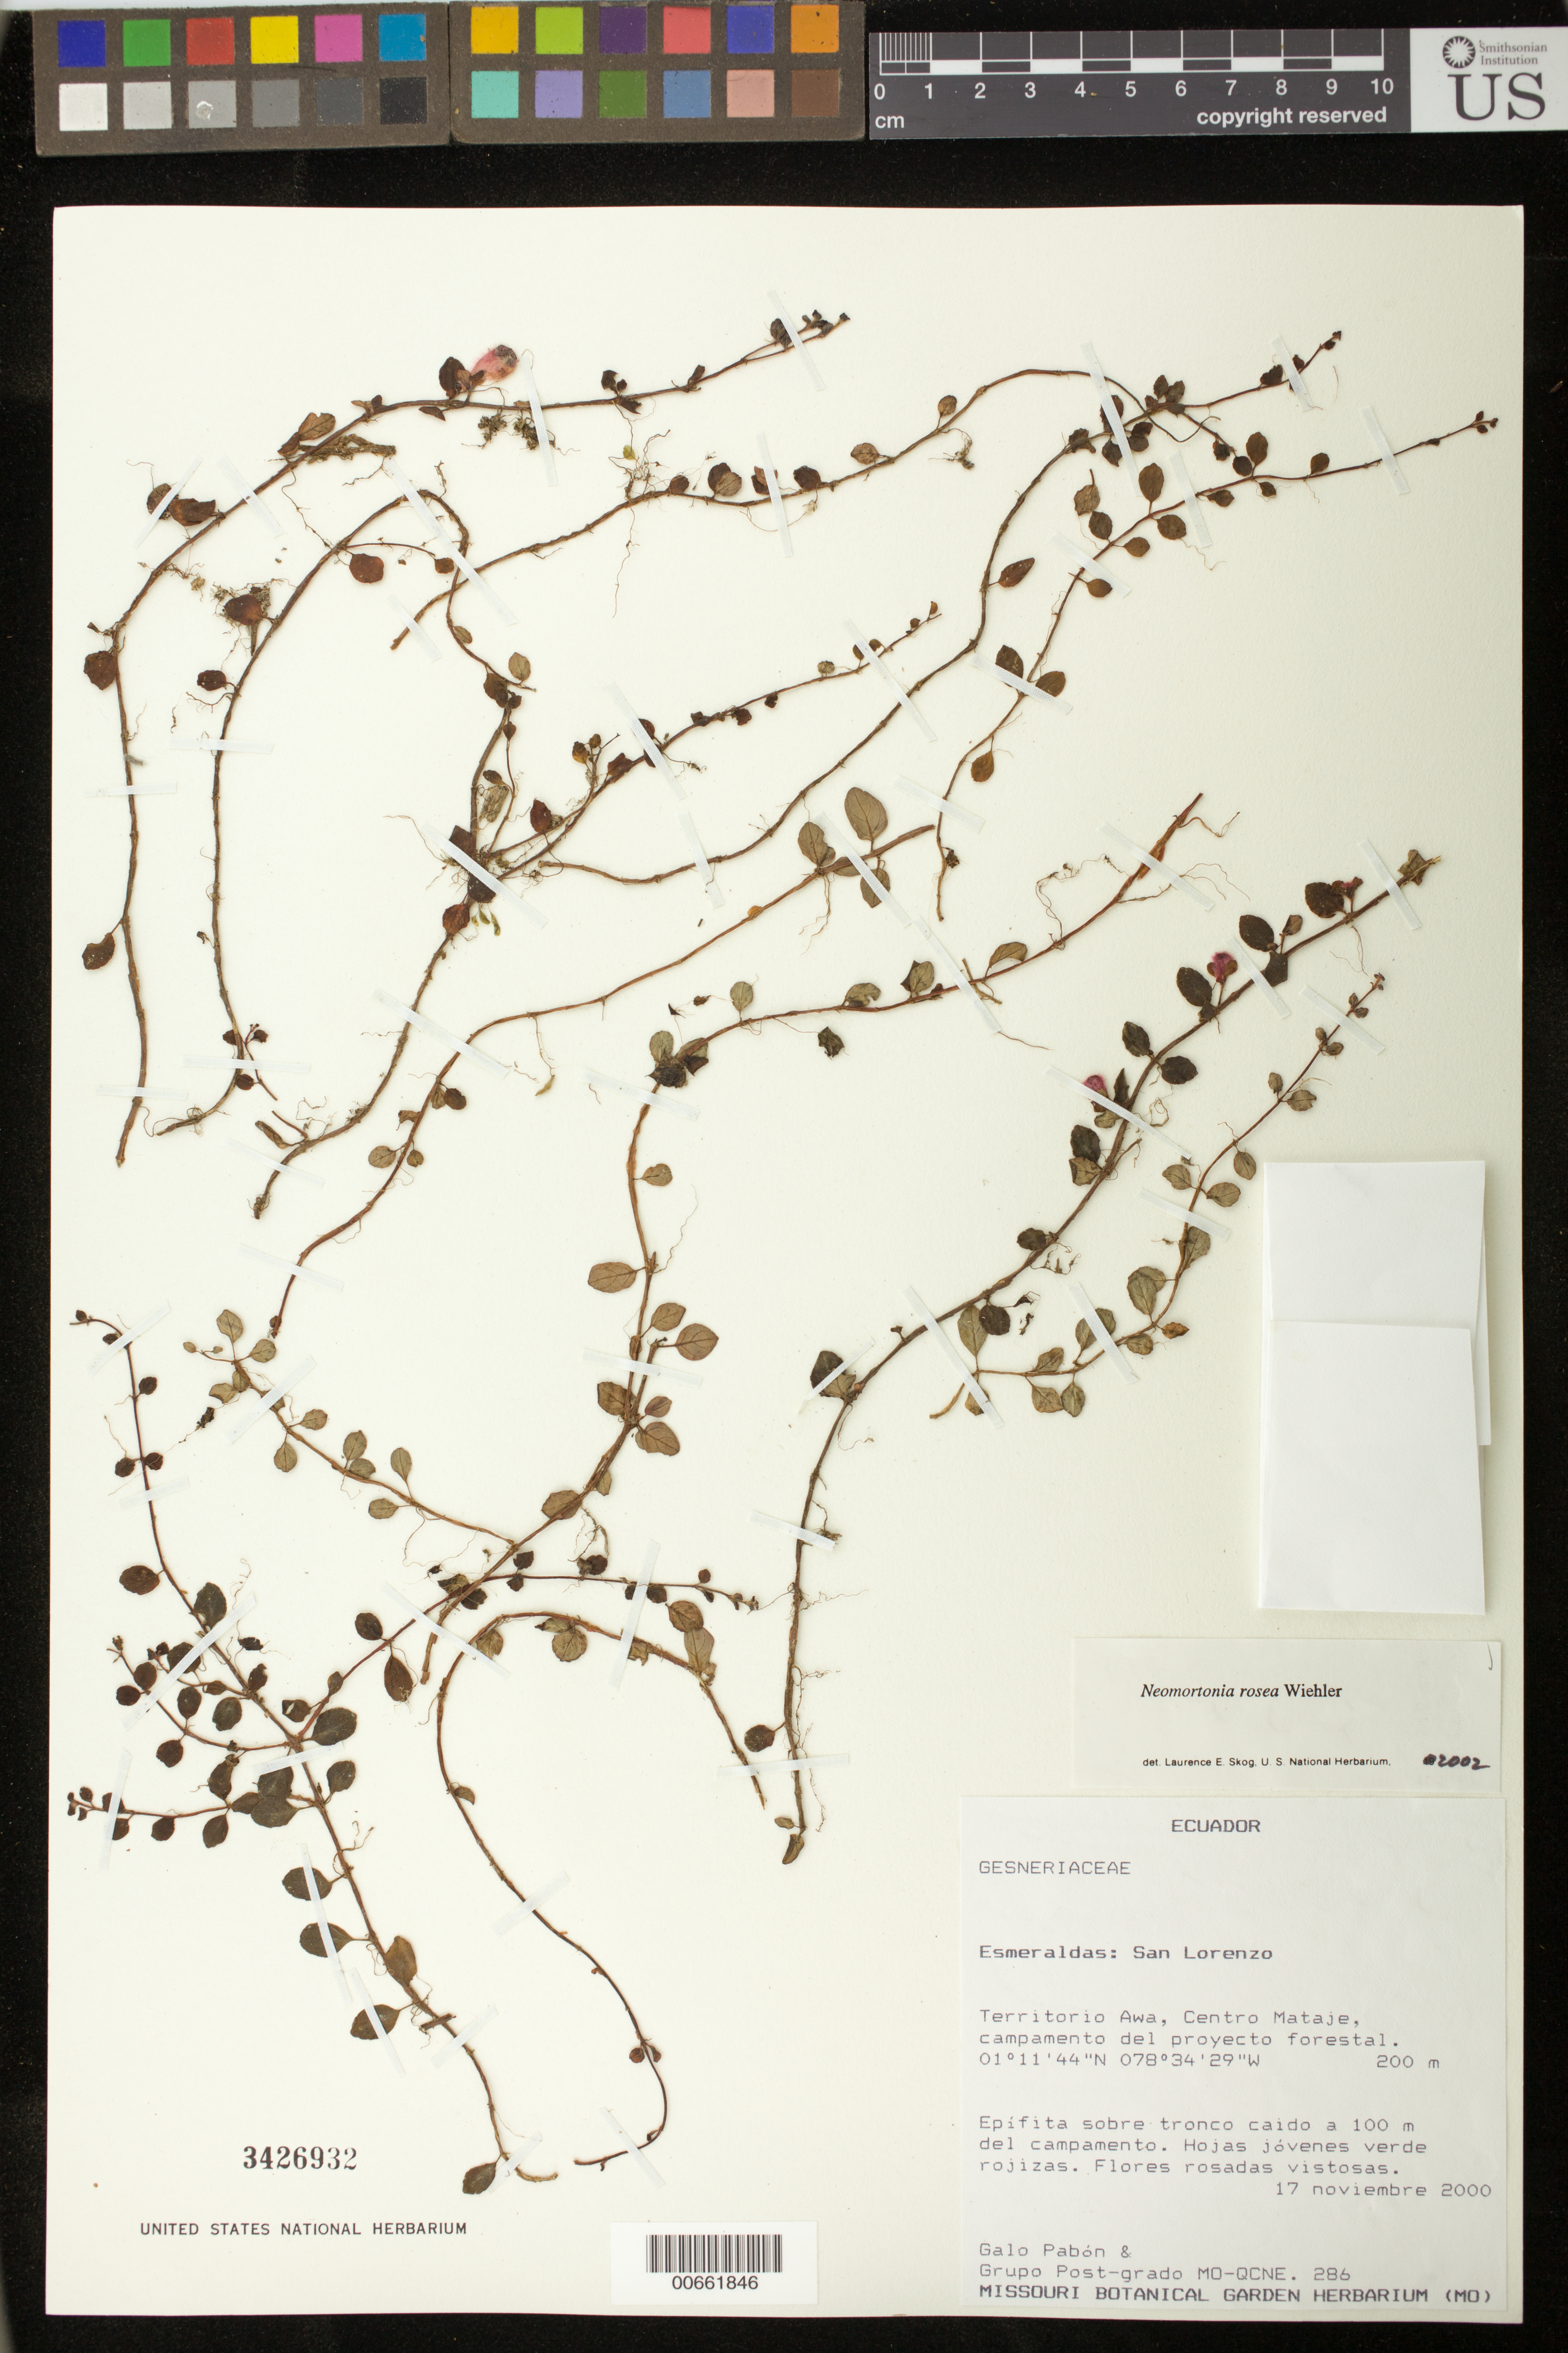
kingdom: Plantae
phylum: Tracheophyta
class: Magnoliopsida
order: Lamiales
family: Gesneriaceae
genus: Neomortonia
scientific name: Neomortonia rosea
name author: Wiehler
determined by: Clark, J. L., (SEL), The Marie Selby Botanical Garden (UNITED STATES)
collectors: G. Pabón & Grupo Post-Grado MO-QCNE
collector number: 286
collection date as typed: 17 Nov 2000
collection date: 2000-11-17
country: Ecuador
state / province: Esmeraldas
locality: San Lorenzo, Territorio Awa, Centro Mataje, campamento del proyecto forestal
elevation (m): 200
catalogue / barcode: US 3426932